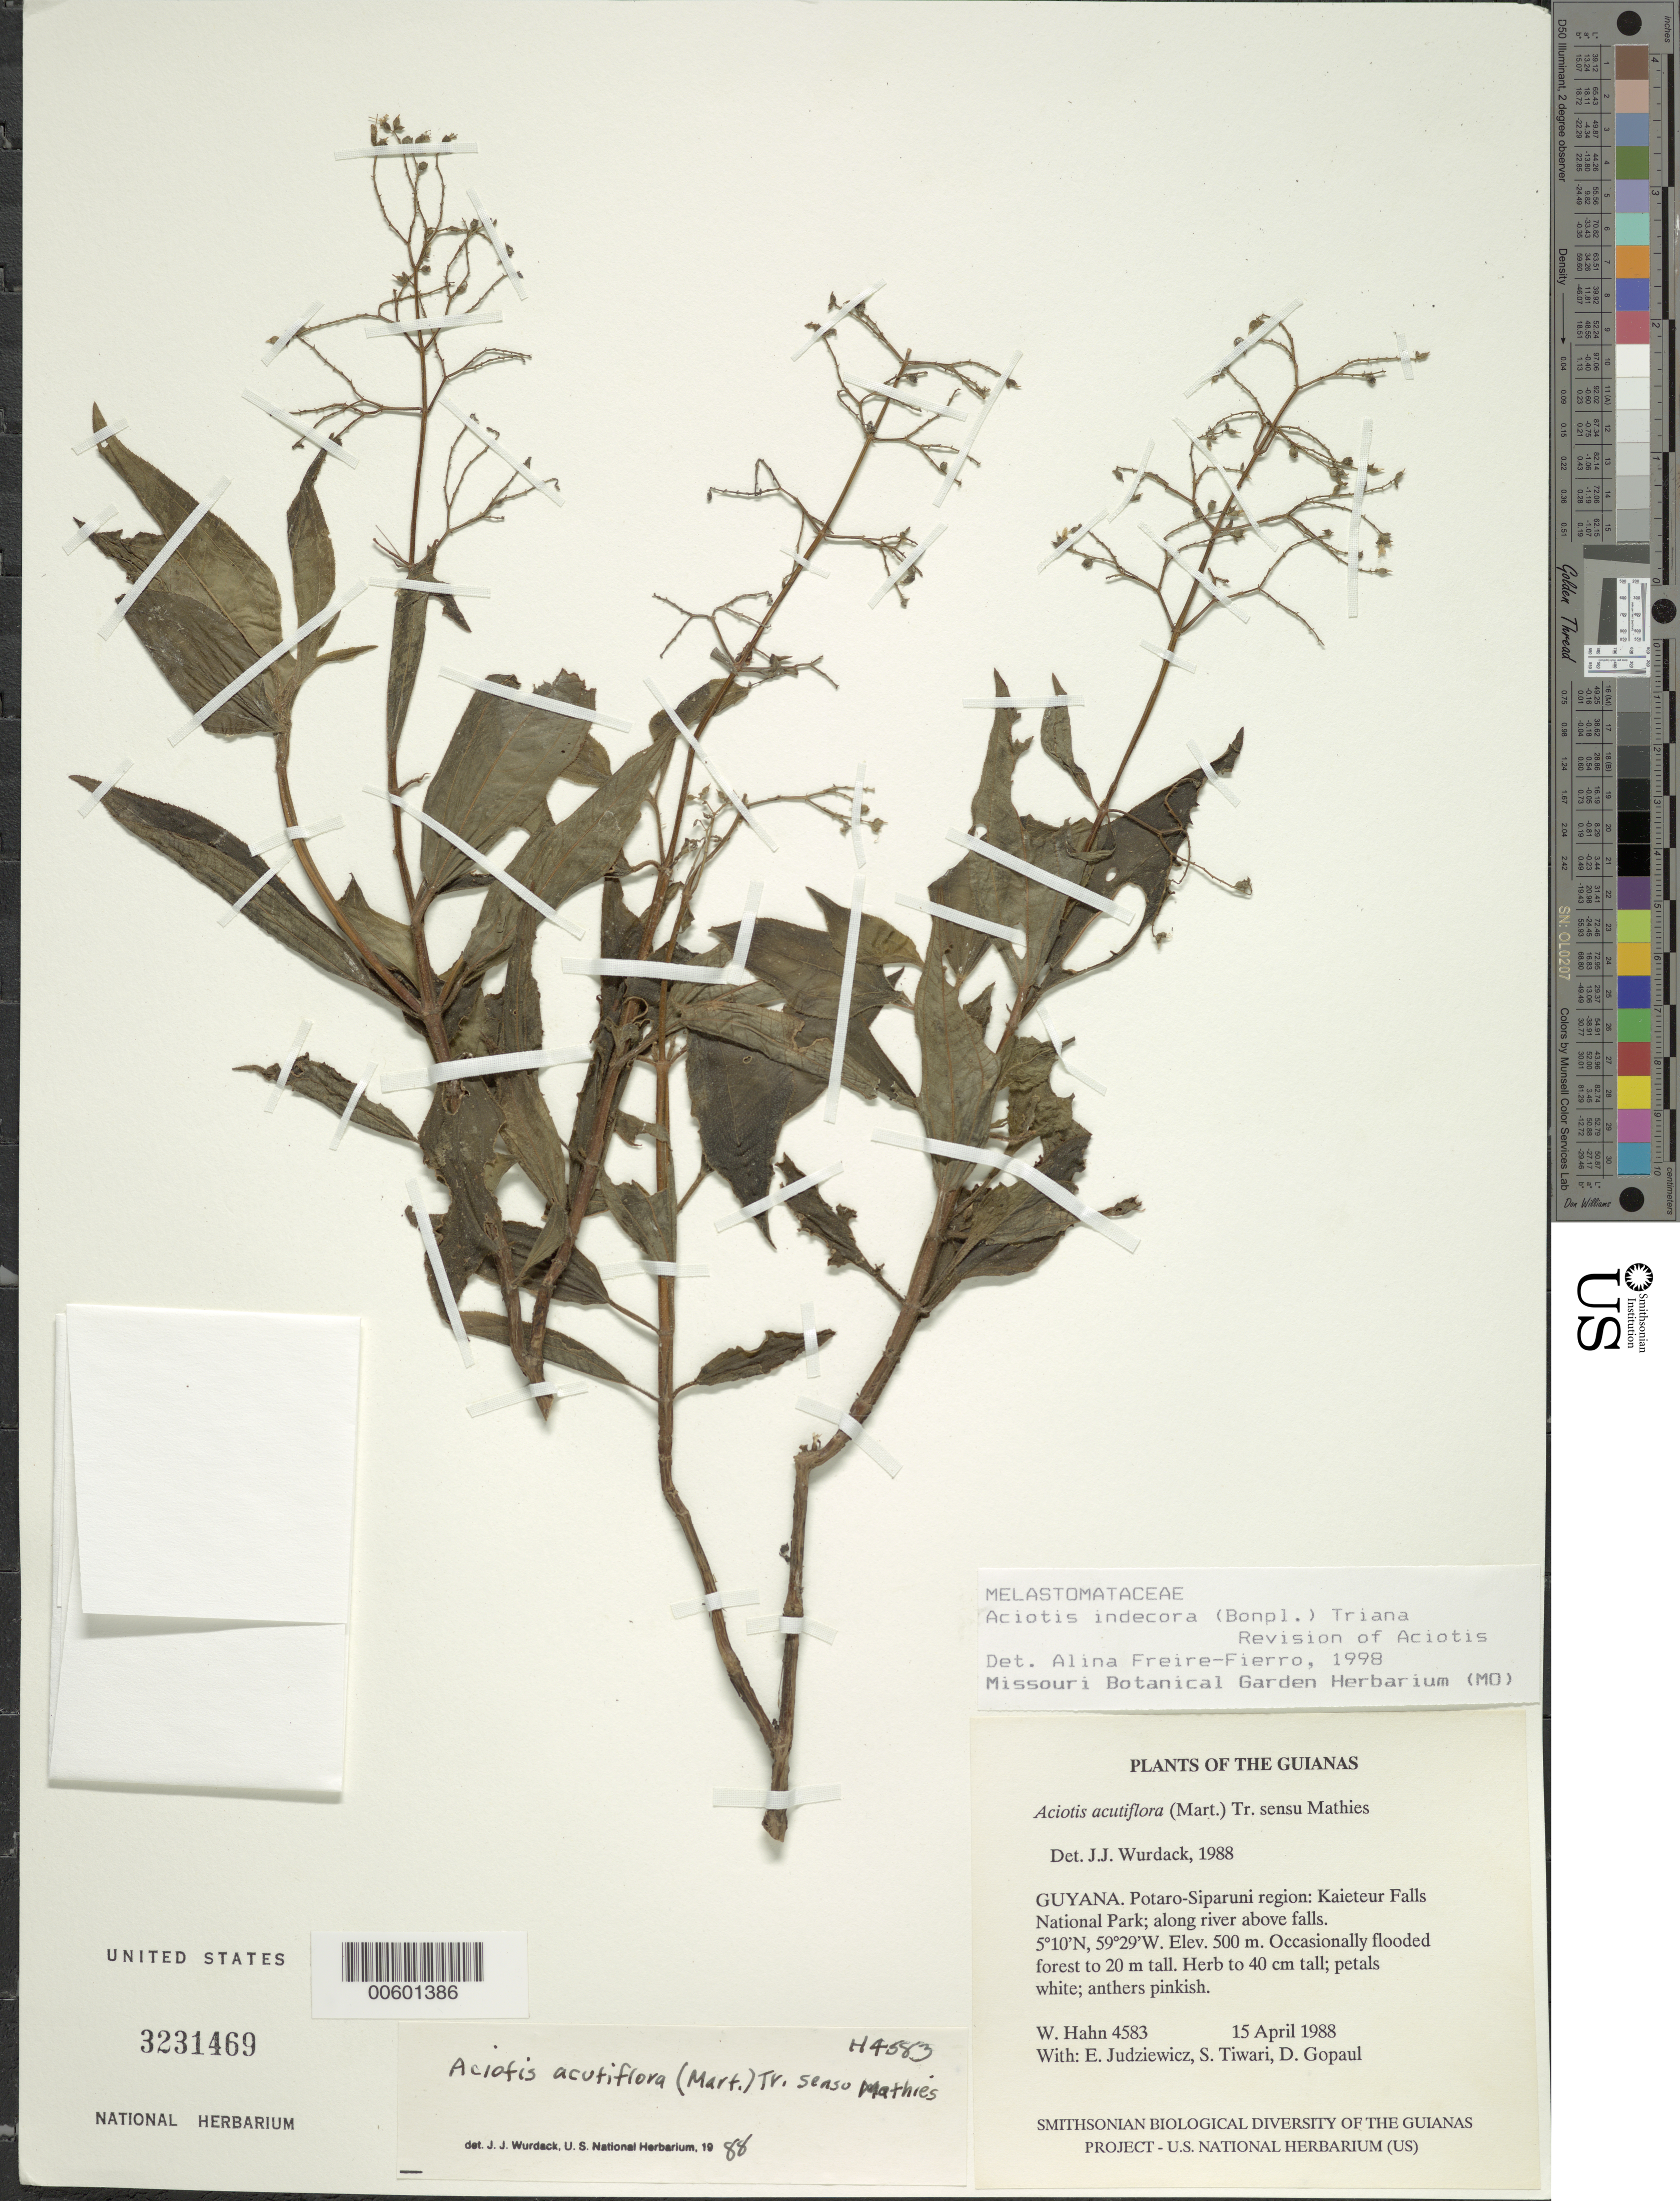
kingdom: Plantae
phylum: Tracheophyta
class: Magnoliopsida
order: Myrtales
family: Melastomataceae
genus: Aciotis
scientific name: Aciotis indecora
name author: (Bonpl.) Triana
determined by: Freire-Fierro, A.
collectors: W. Hahn, E. J. Judziewicz, S. Tiwari & D. Gopaul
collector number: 4583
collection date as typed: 15 April 1988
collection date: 1988-04-15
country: Guyana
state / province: Potaro-Siparuni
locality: Kaieteur Falls National Park; along river above falls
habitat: Occasionally flooded forest to 20 m tall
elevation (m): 500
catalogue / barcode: US 3231469